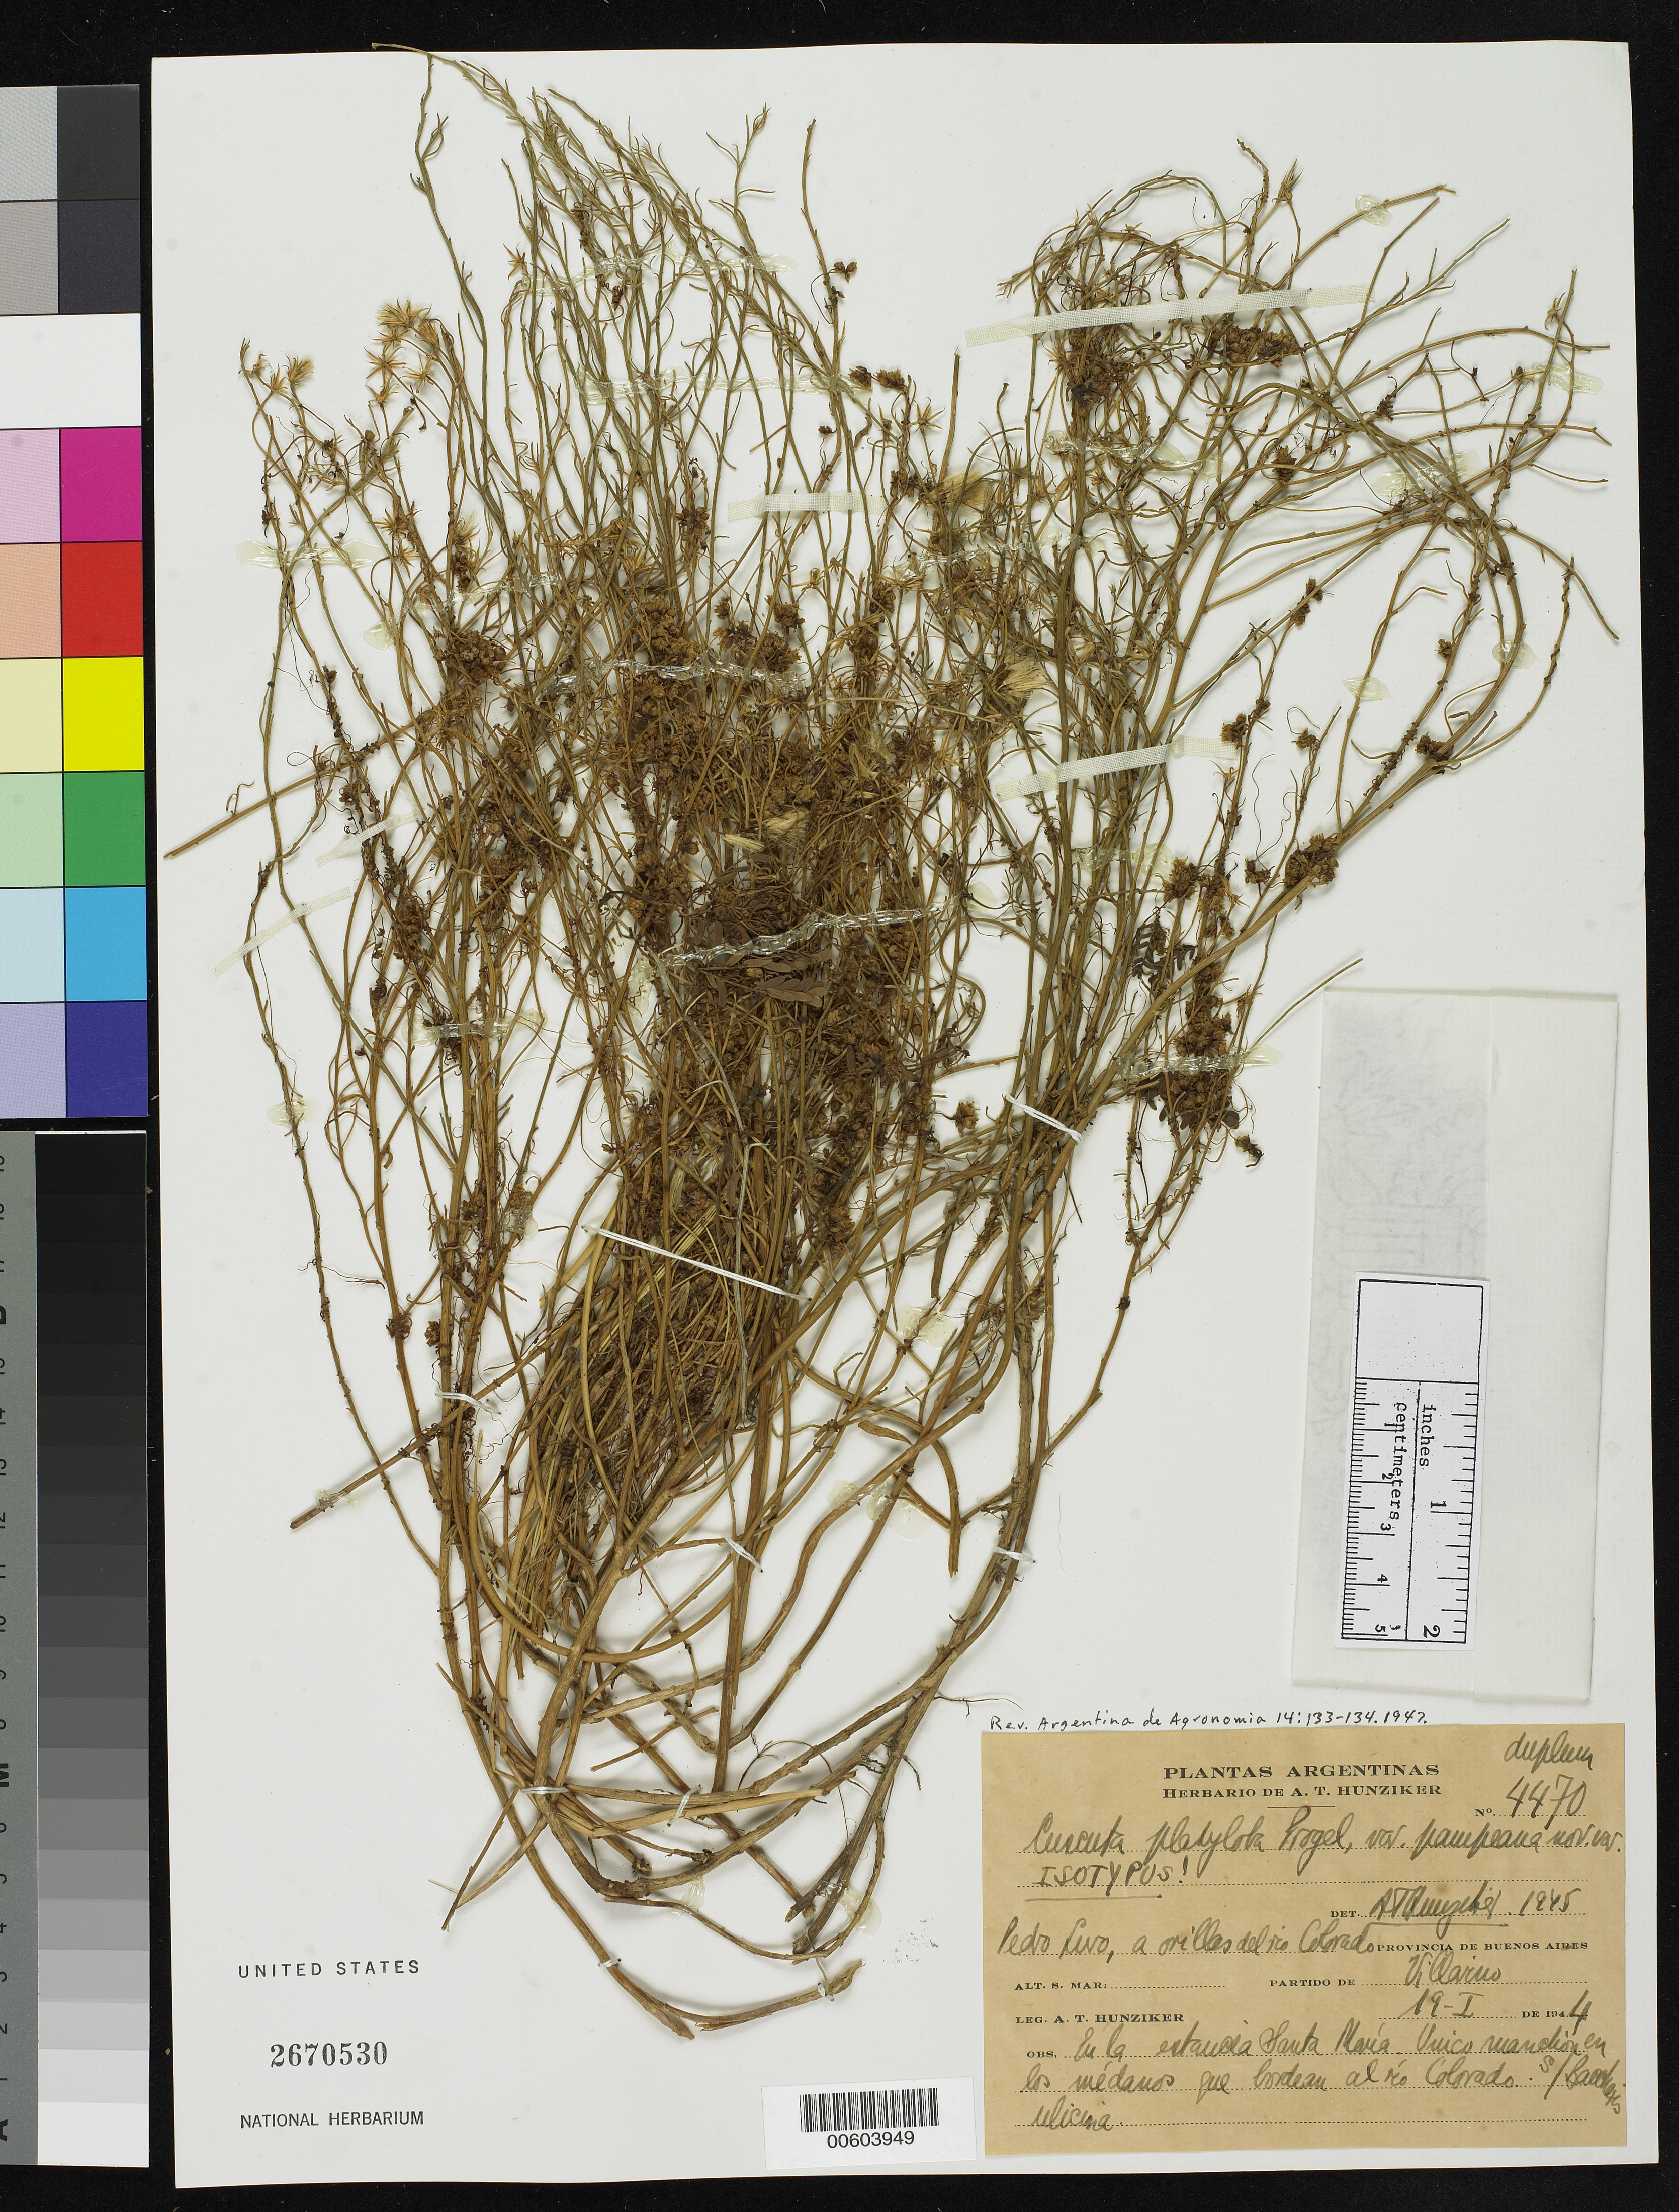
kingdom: Plantae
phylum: Tracheophyta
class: Magnoliopsida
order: Solanales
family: Convolvulaceae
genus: Cuscuta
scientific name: Cuscuta platyloba var. pampeana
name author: Hunz.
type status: Isotype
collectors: A. T. Hunziker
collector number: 4470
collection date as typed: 19 Jan 1944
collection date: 1944-01-19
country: Argentina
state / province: Buenos Aires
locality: Pedroluro, Orillas del Rio Colorado, Part. de Villarino.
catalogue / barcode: US 2670530